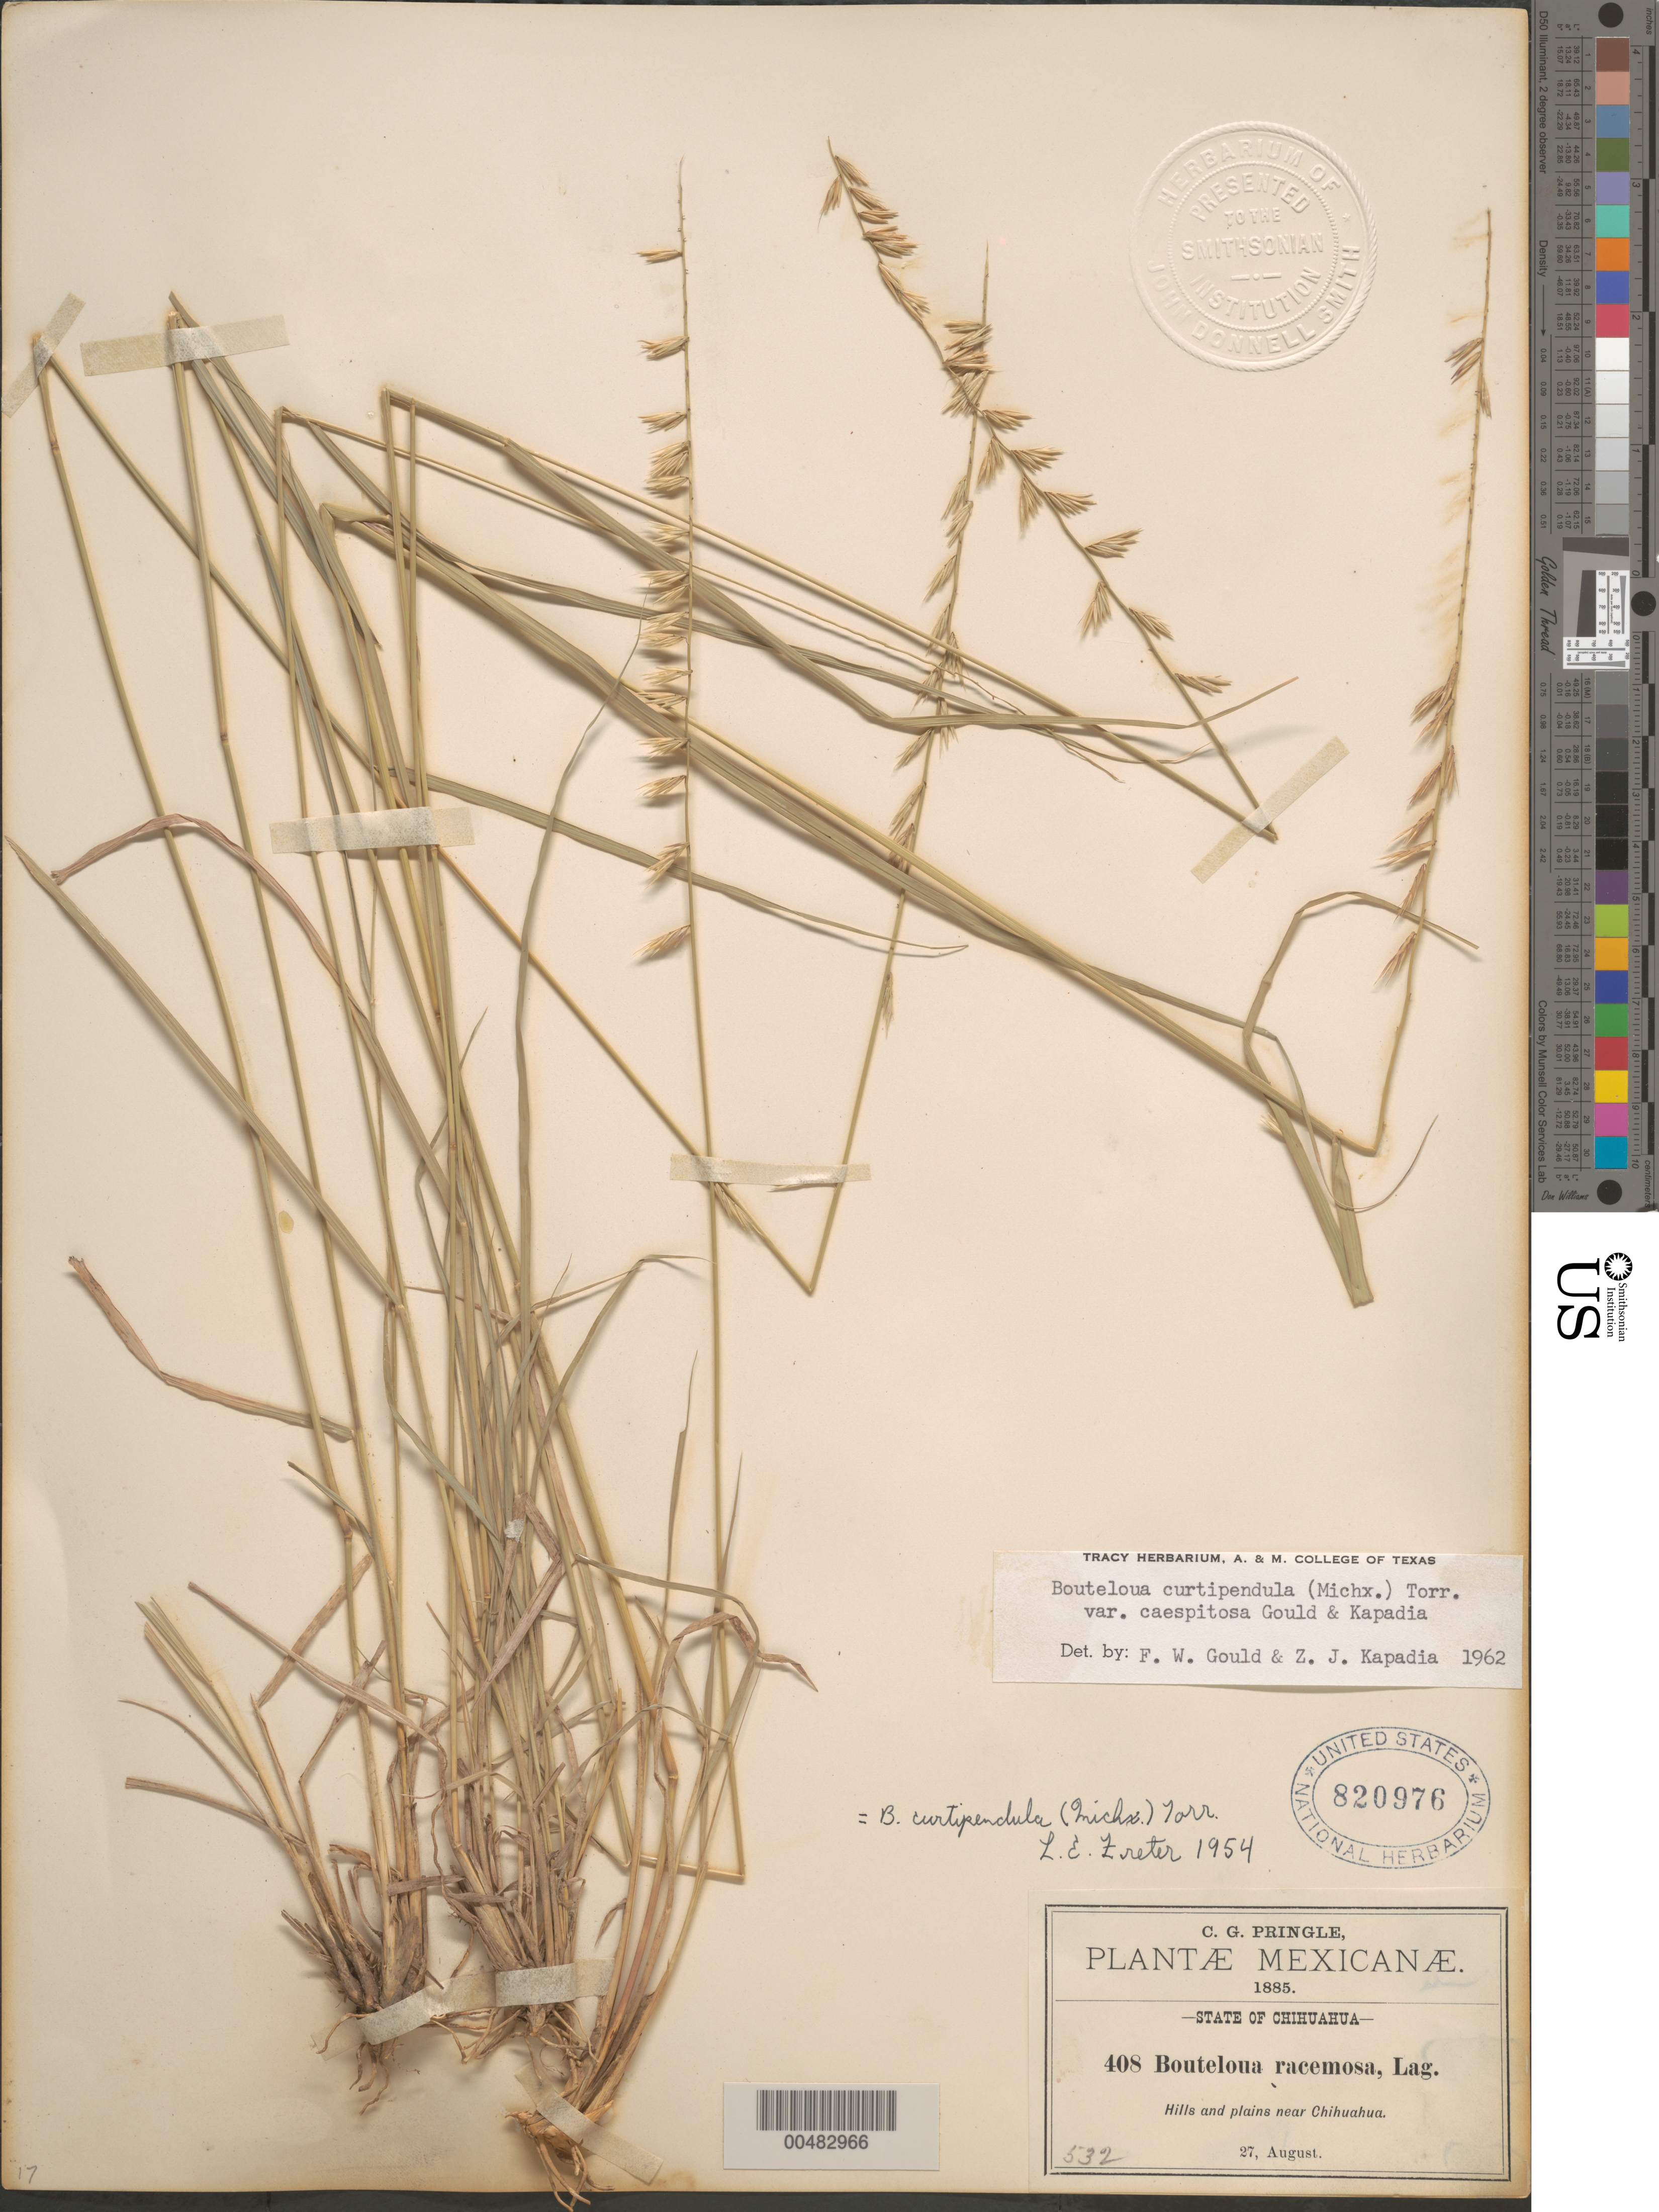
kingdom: Plantae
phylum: Tracheophyta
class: Liliopsida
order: Poales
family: Poaceae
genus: Bouteloua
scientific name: Bouteloua curtipendula var. caespitosa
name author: Gould & Kapadia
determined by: Gould, F. W.; Kapadia, Zarir J.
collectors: C. G. Pringle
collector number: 408/532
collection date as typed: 27 Aug 1885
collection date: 1885-08-27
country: Mexico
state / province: Chihuahua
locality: Hills and plains near Chihuahua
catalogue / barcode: US 820976